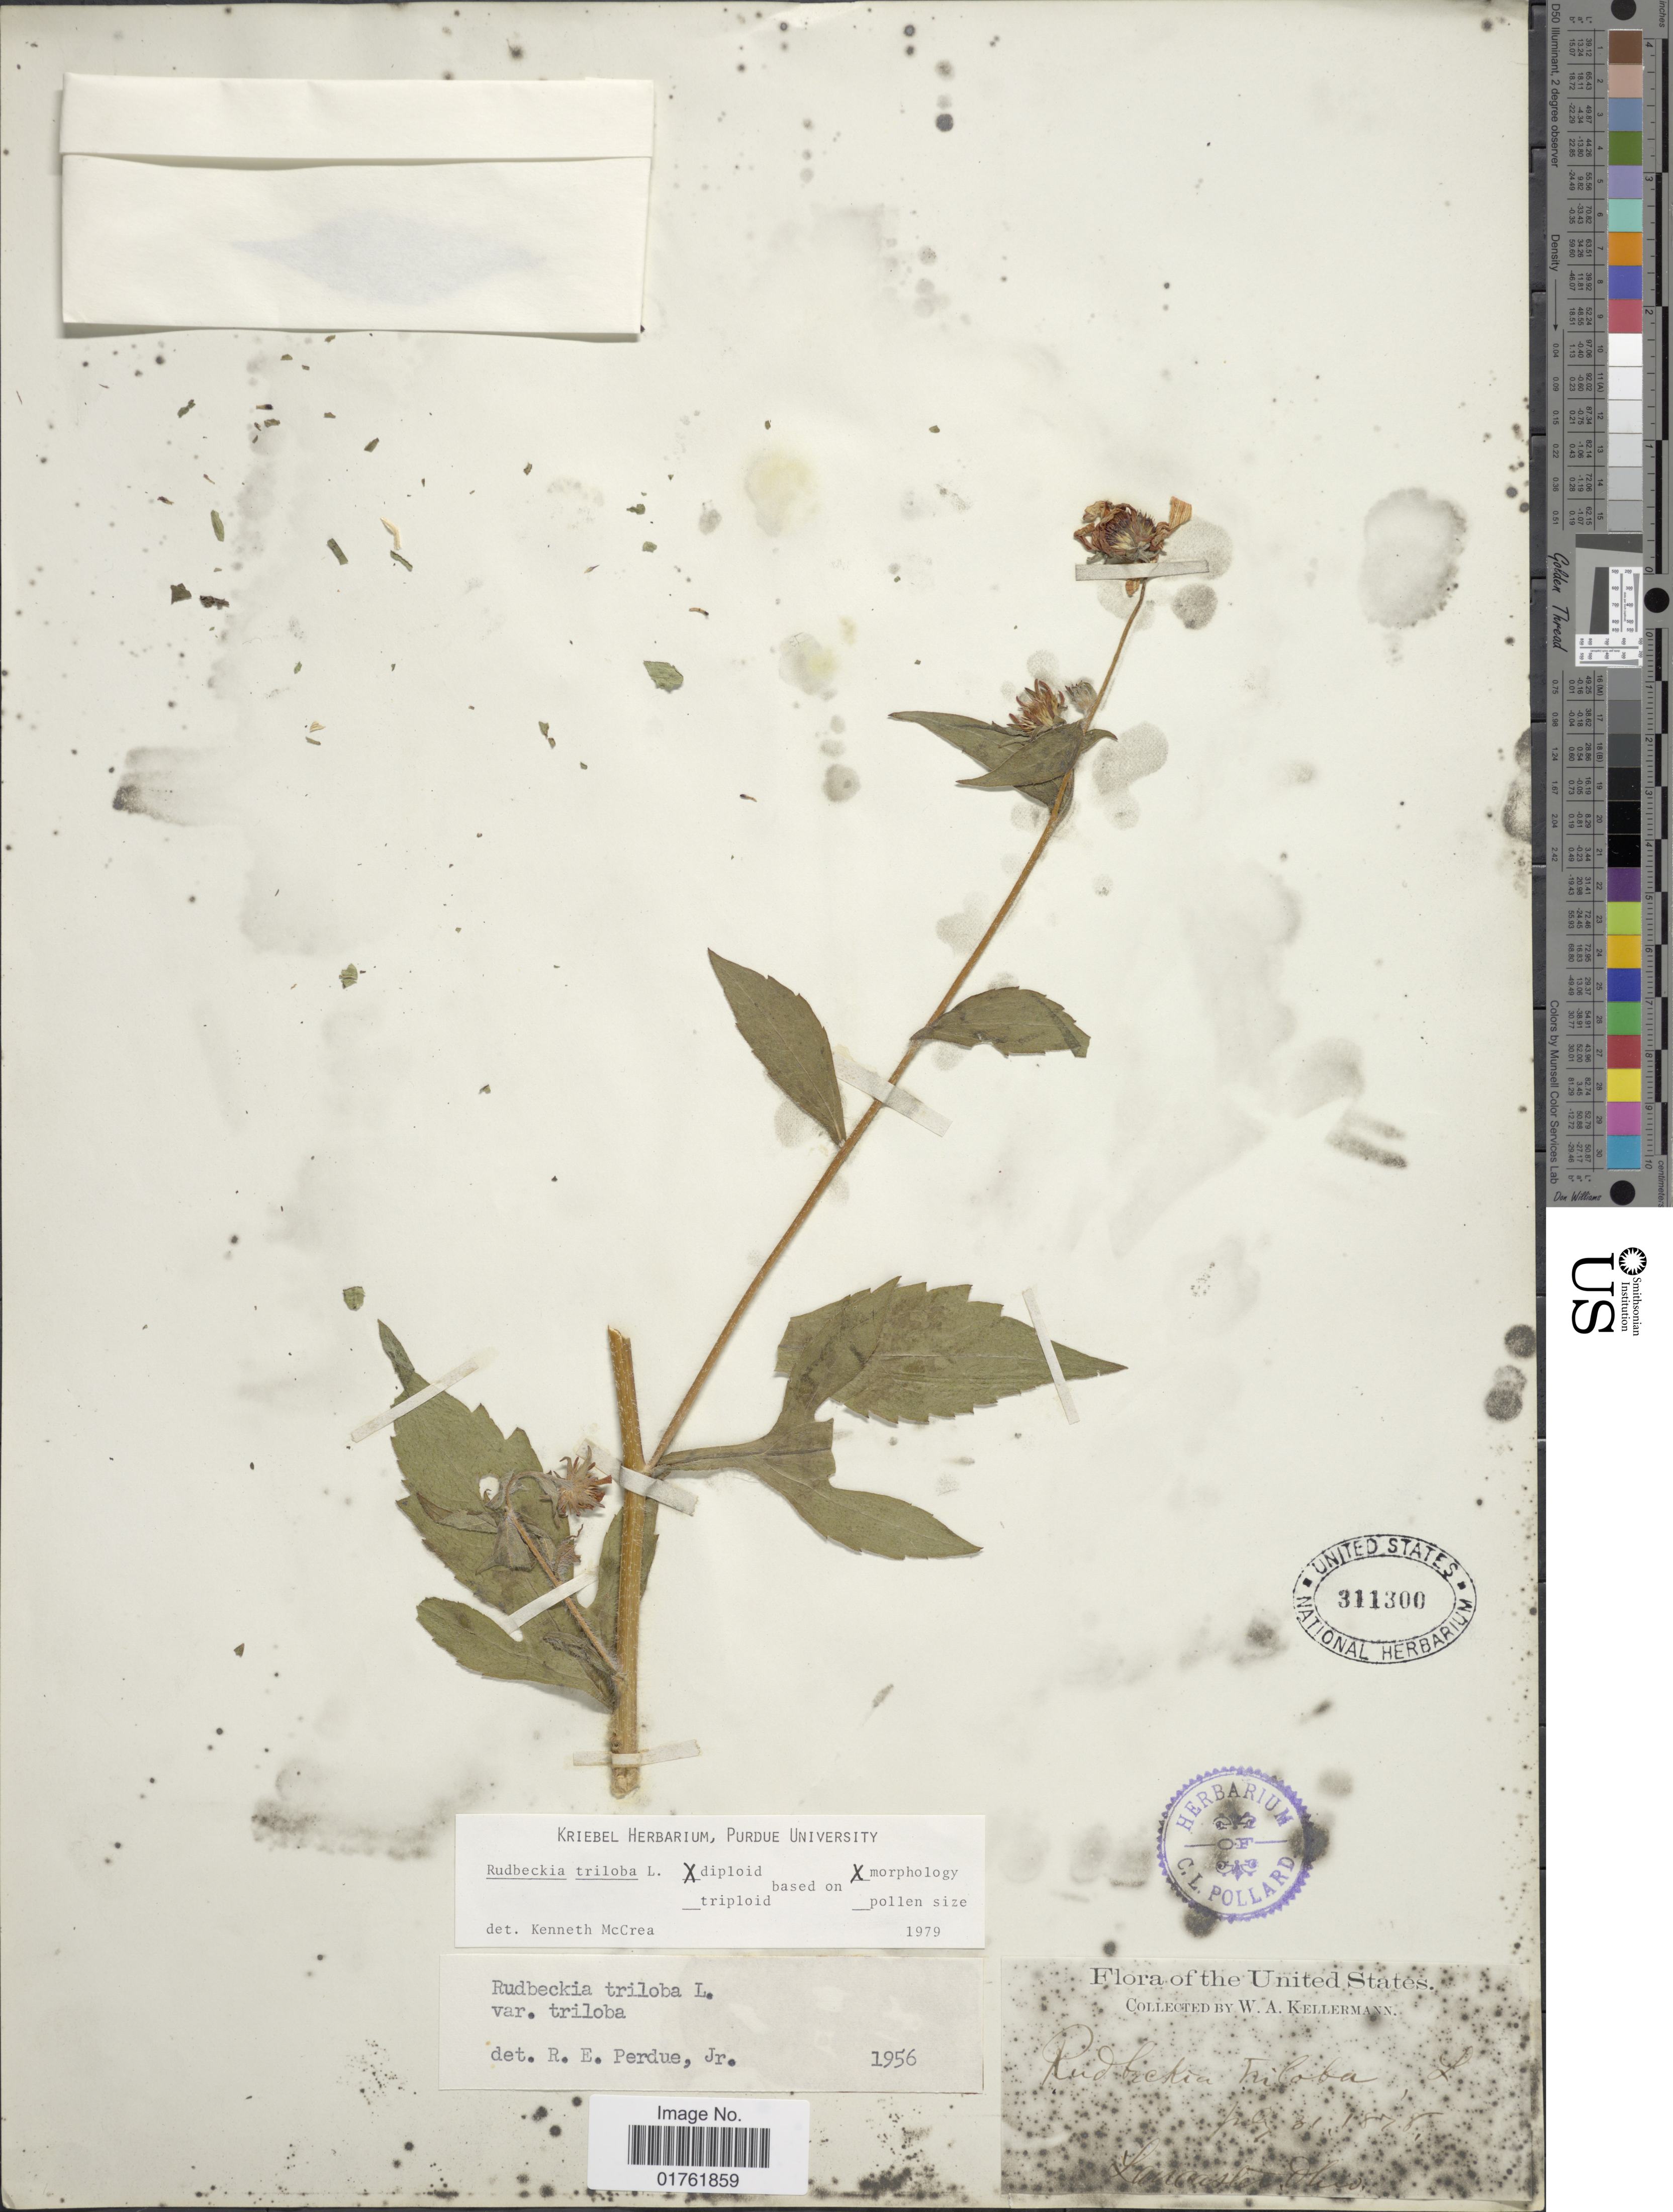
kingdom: Plantae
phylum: Tracheophyta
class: Magnoliopsida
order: Asterales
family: Asteraceae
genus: Rudbeckia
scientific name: Rudbeckia triloba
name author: L.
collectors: W. Kellerman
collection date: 1878-07-31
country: United States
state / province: Ohio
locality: Lancaster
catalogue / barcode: US 311300